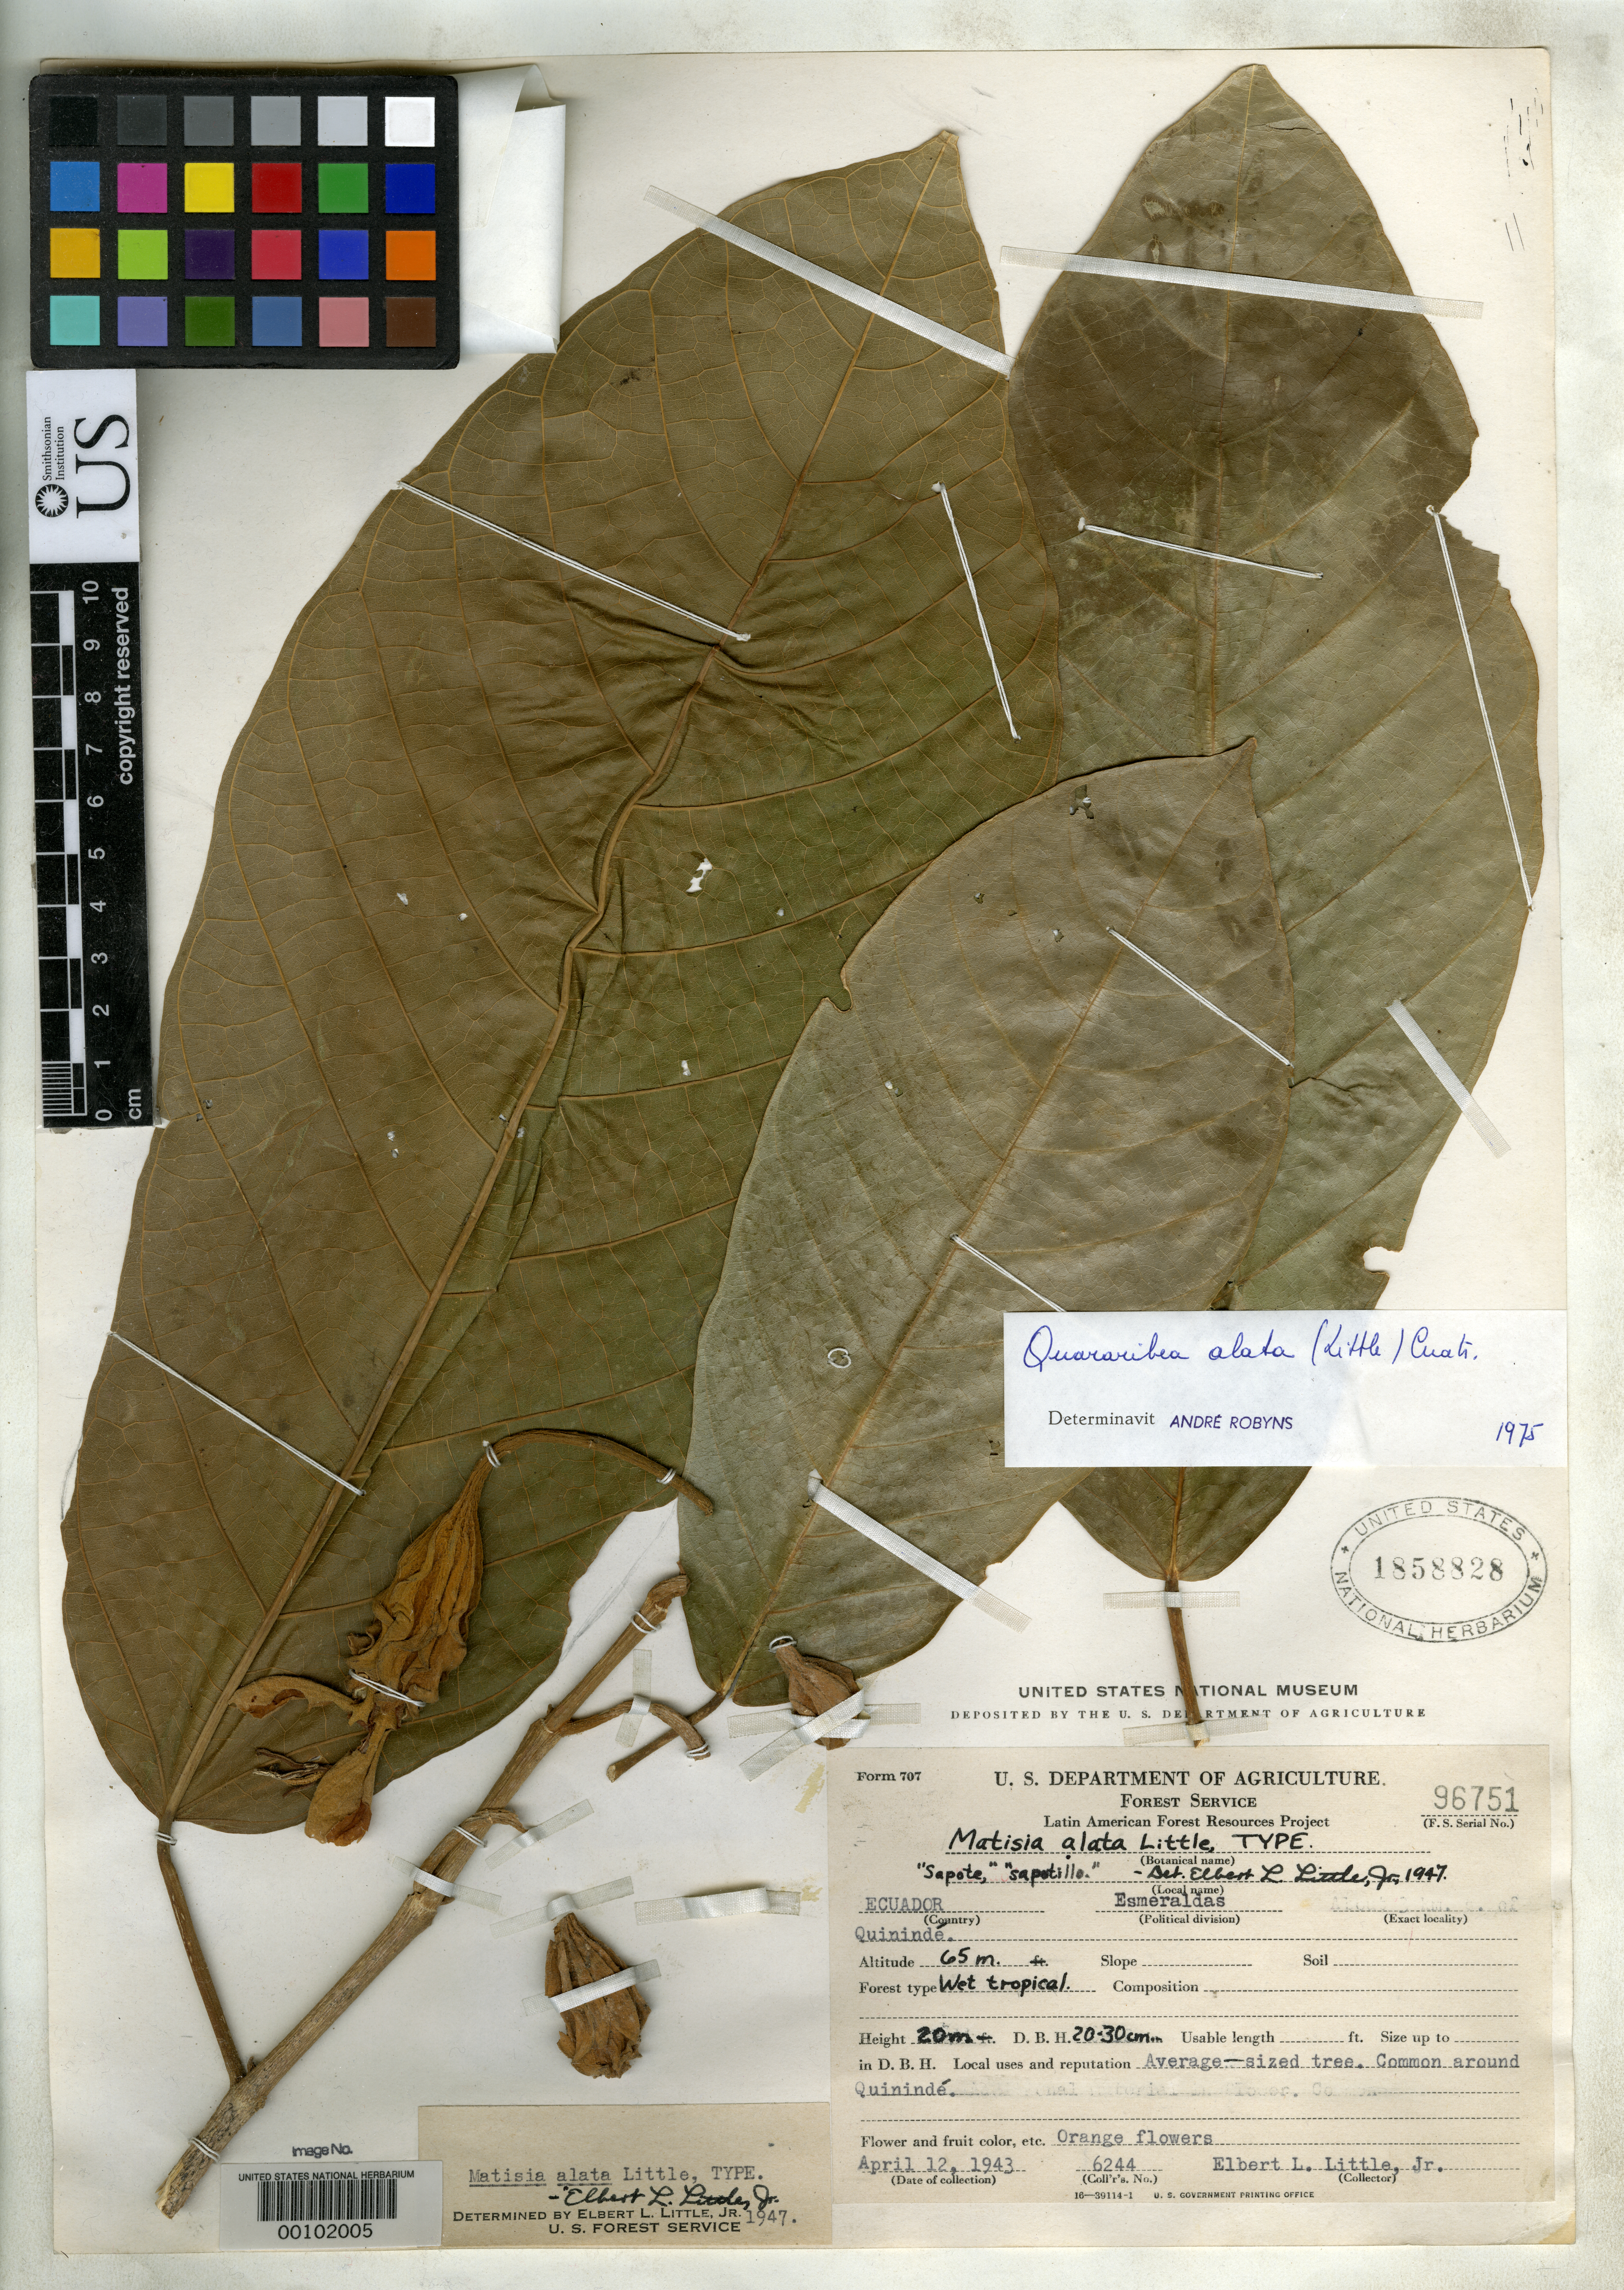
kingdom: Plantae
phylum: Tracheophyta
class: Magnoliopsida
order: Malvales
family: Malvaceae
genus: Matisia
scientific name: Matisia alata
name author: Little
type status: Holotype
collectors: E. L. Little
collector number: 6244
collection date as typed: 12 Apr 1943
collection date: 1943-04-12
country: Ecuador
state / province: Esmeraldas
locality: Near Quininde.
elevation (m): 65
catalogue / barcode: US 1858828